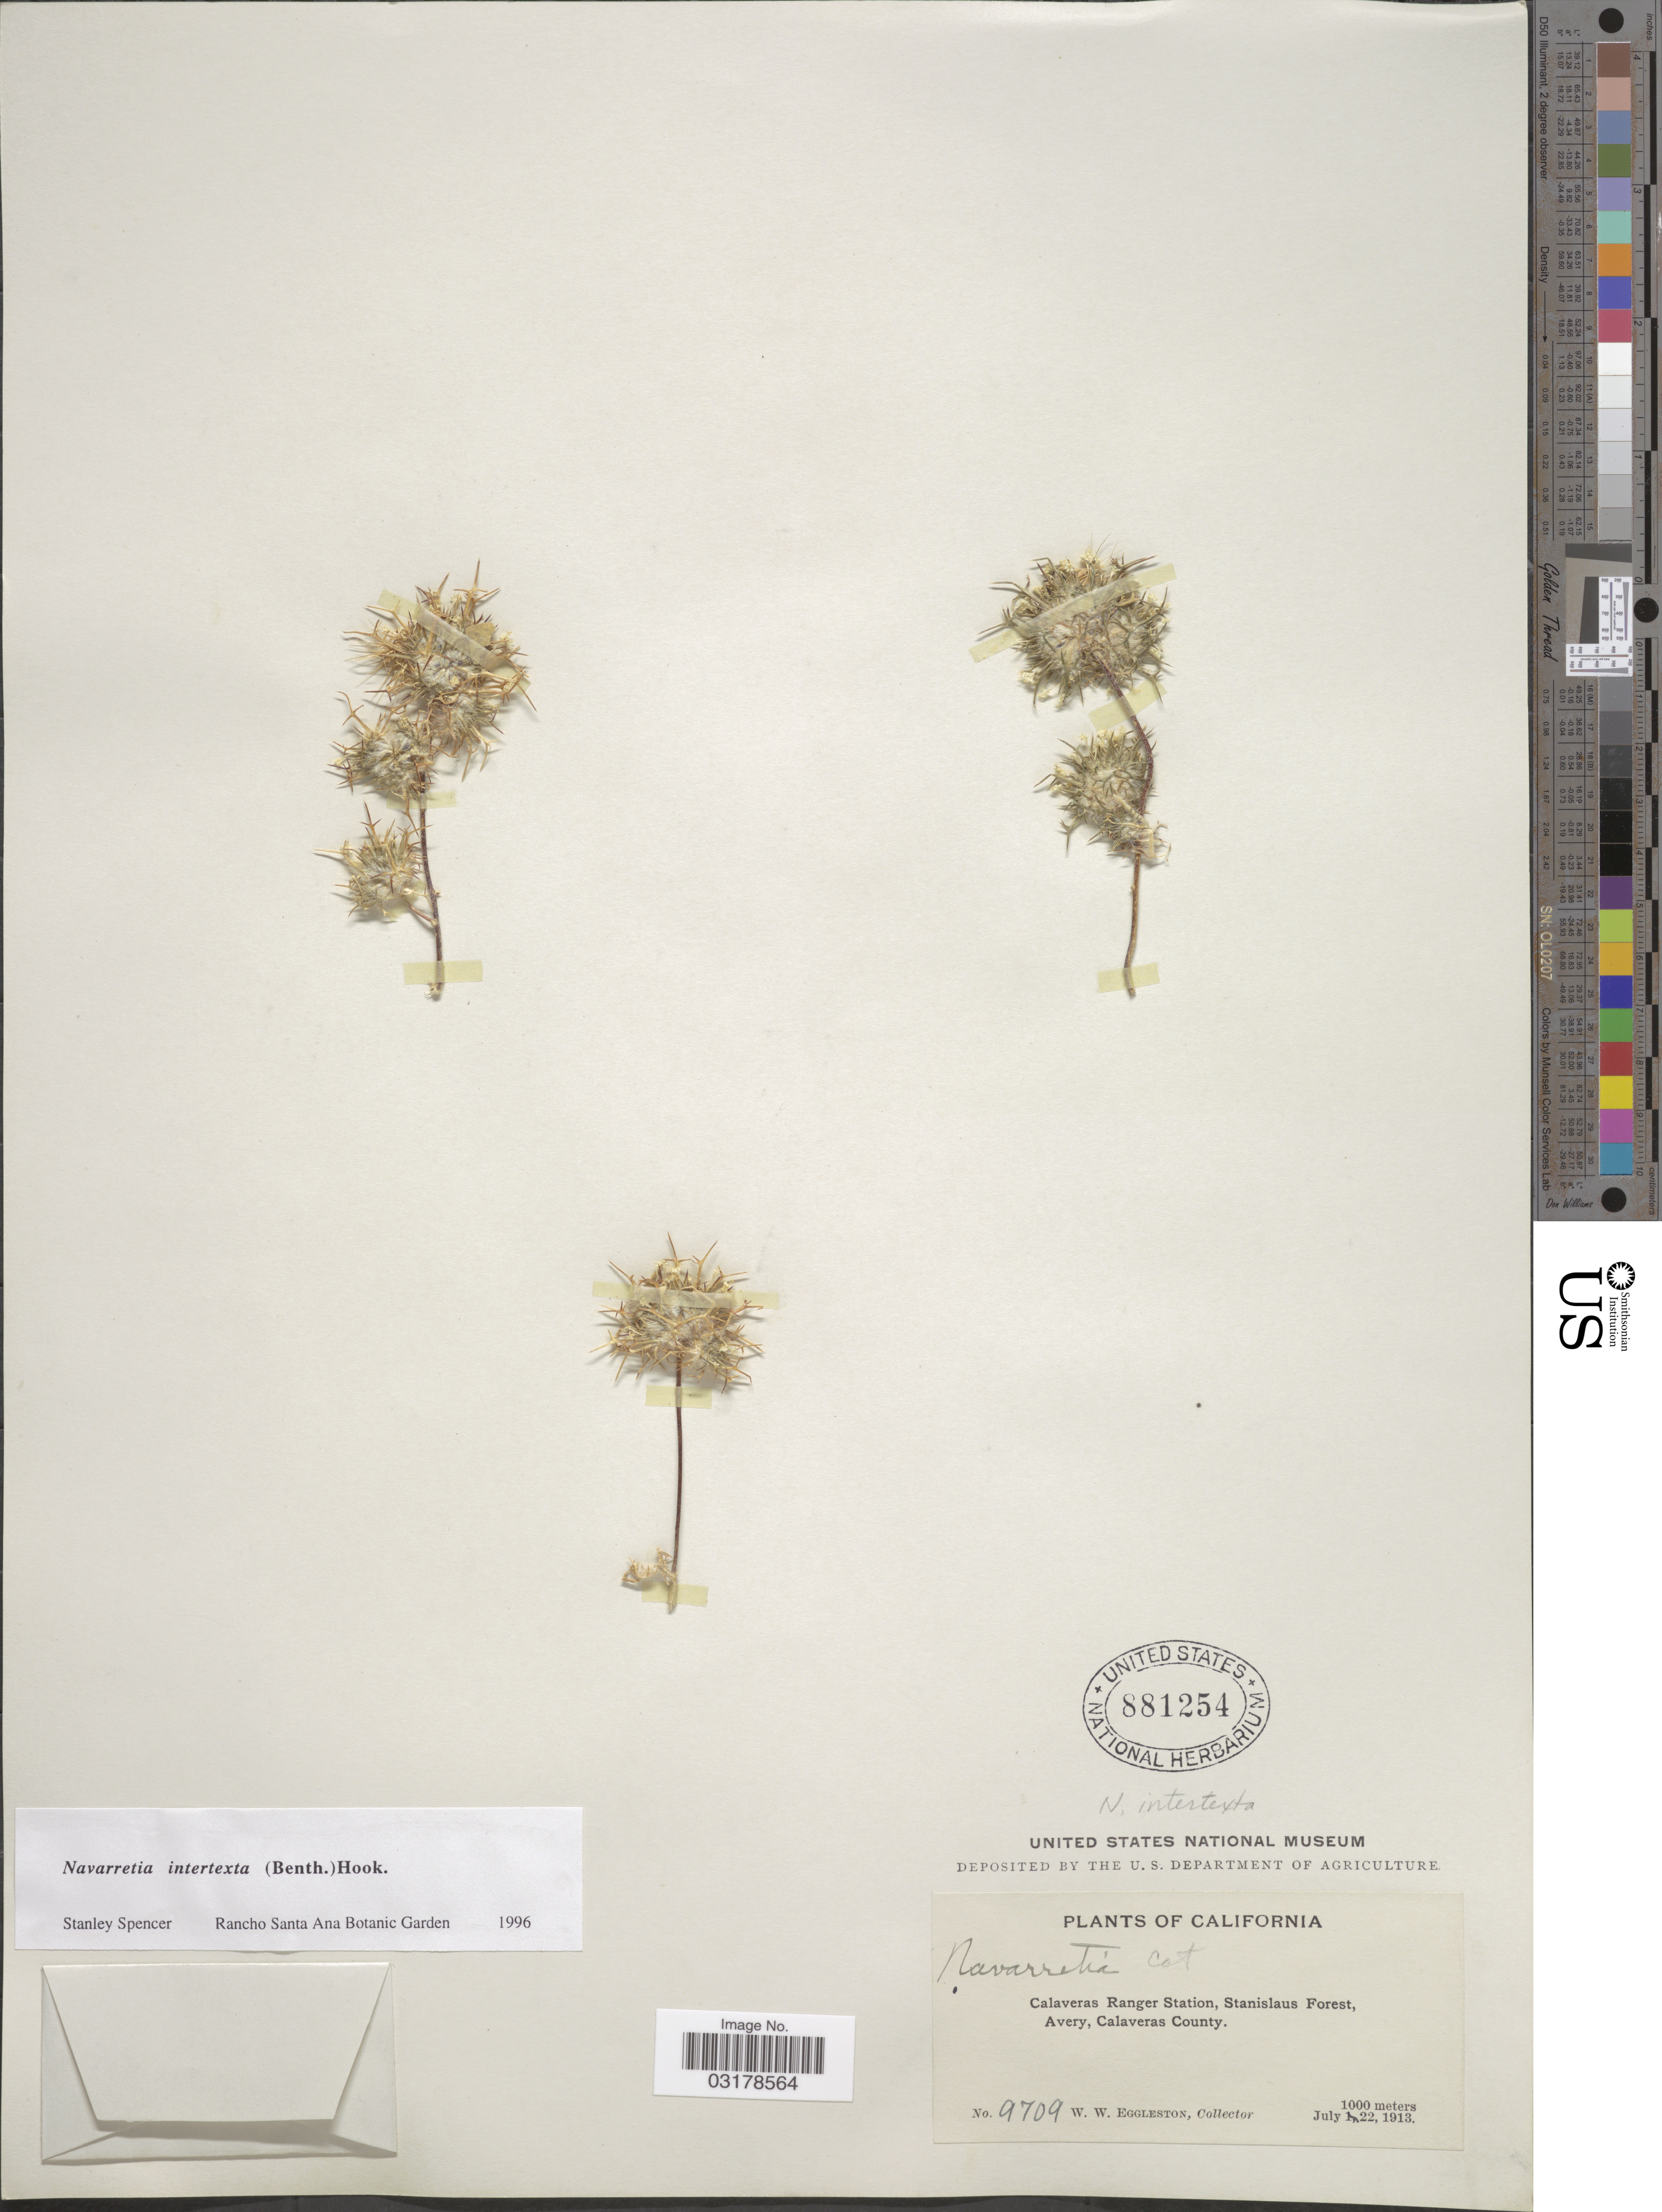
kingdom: Plantae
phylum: Tracheophyta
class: Magnoliopsida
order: Ericales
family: Polemoniaceae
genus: Navarretia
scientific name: Navarretia intertexta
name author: (Benth.) Hook.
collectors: W. W. Eggleston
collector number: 9709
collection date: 1913-07-22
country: United States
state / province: California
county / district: Calaveras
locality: Calaveras Ranger Station, Stanislaus Forest, Avery, Calaveras County.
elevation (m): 1000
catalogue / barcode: US 881254